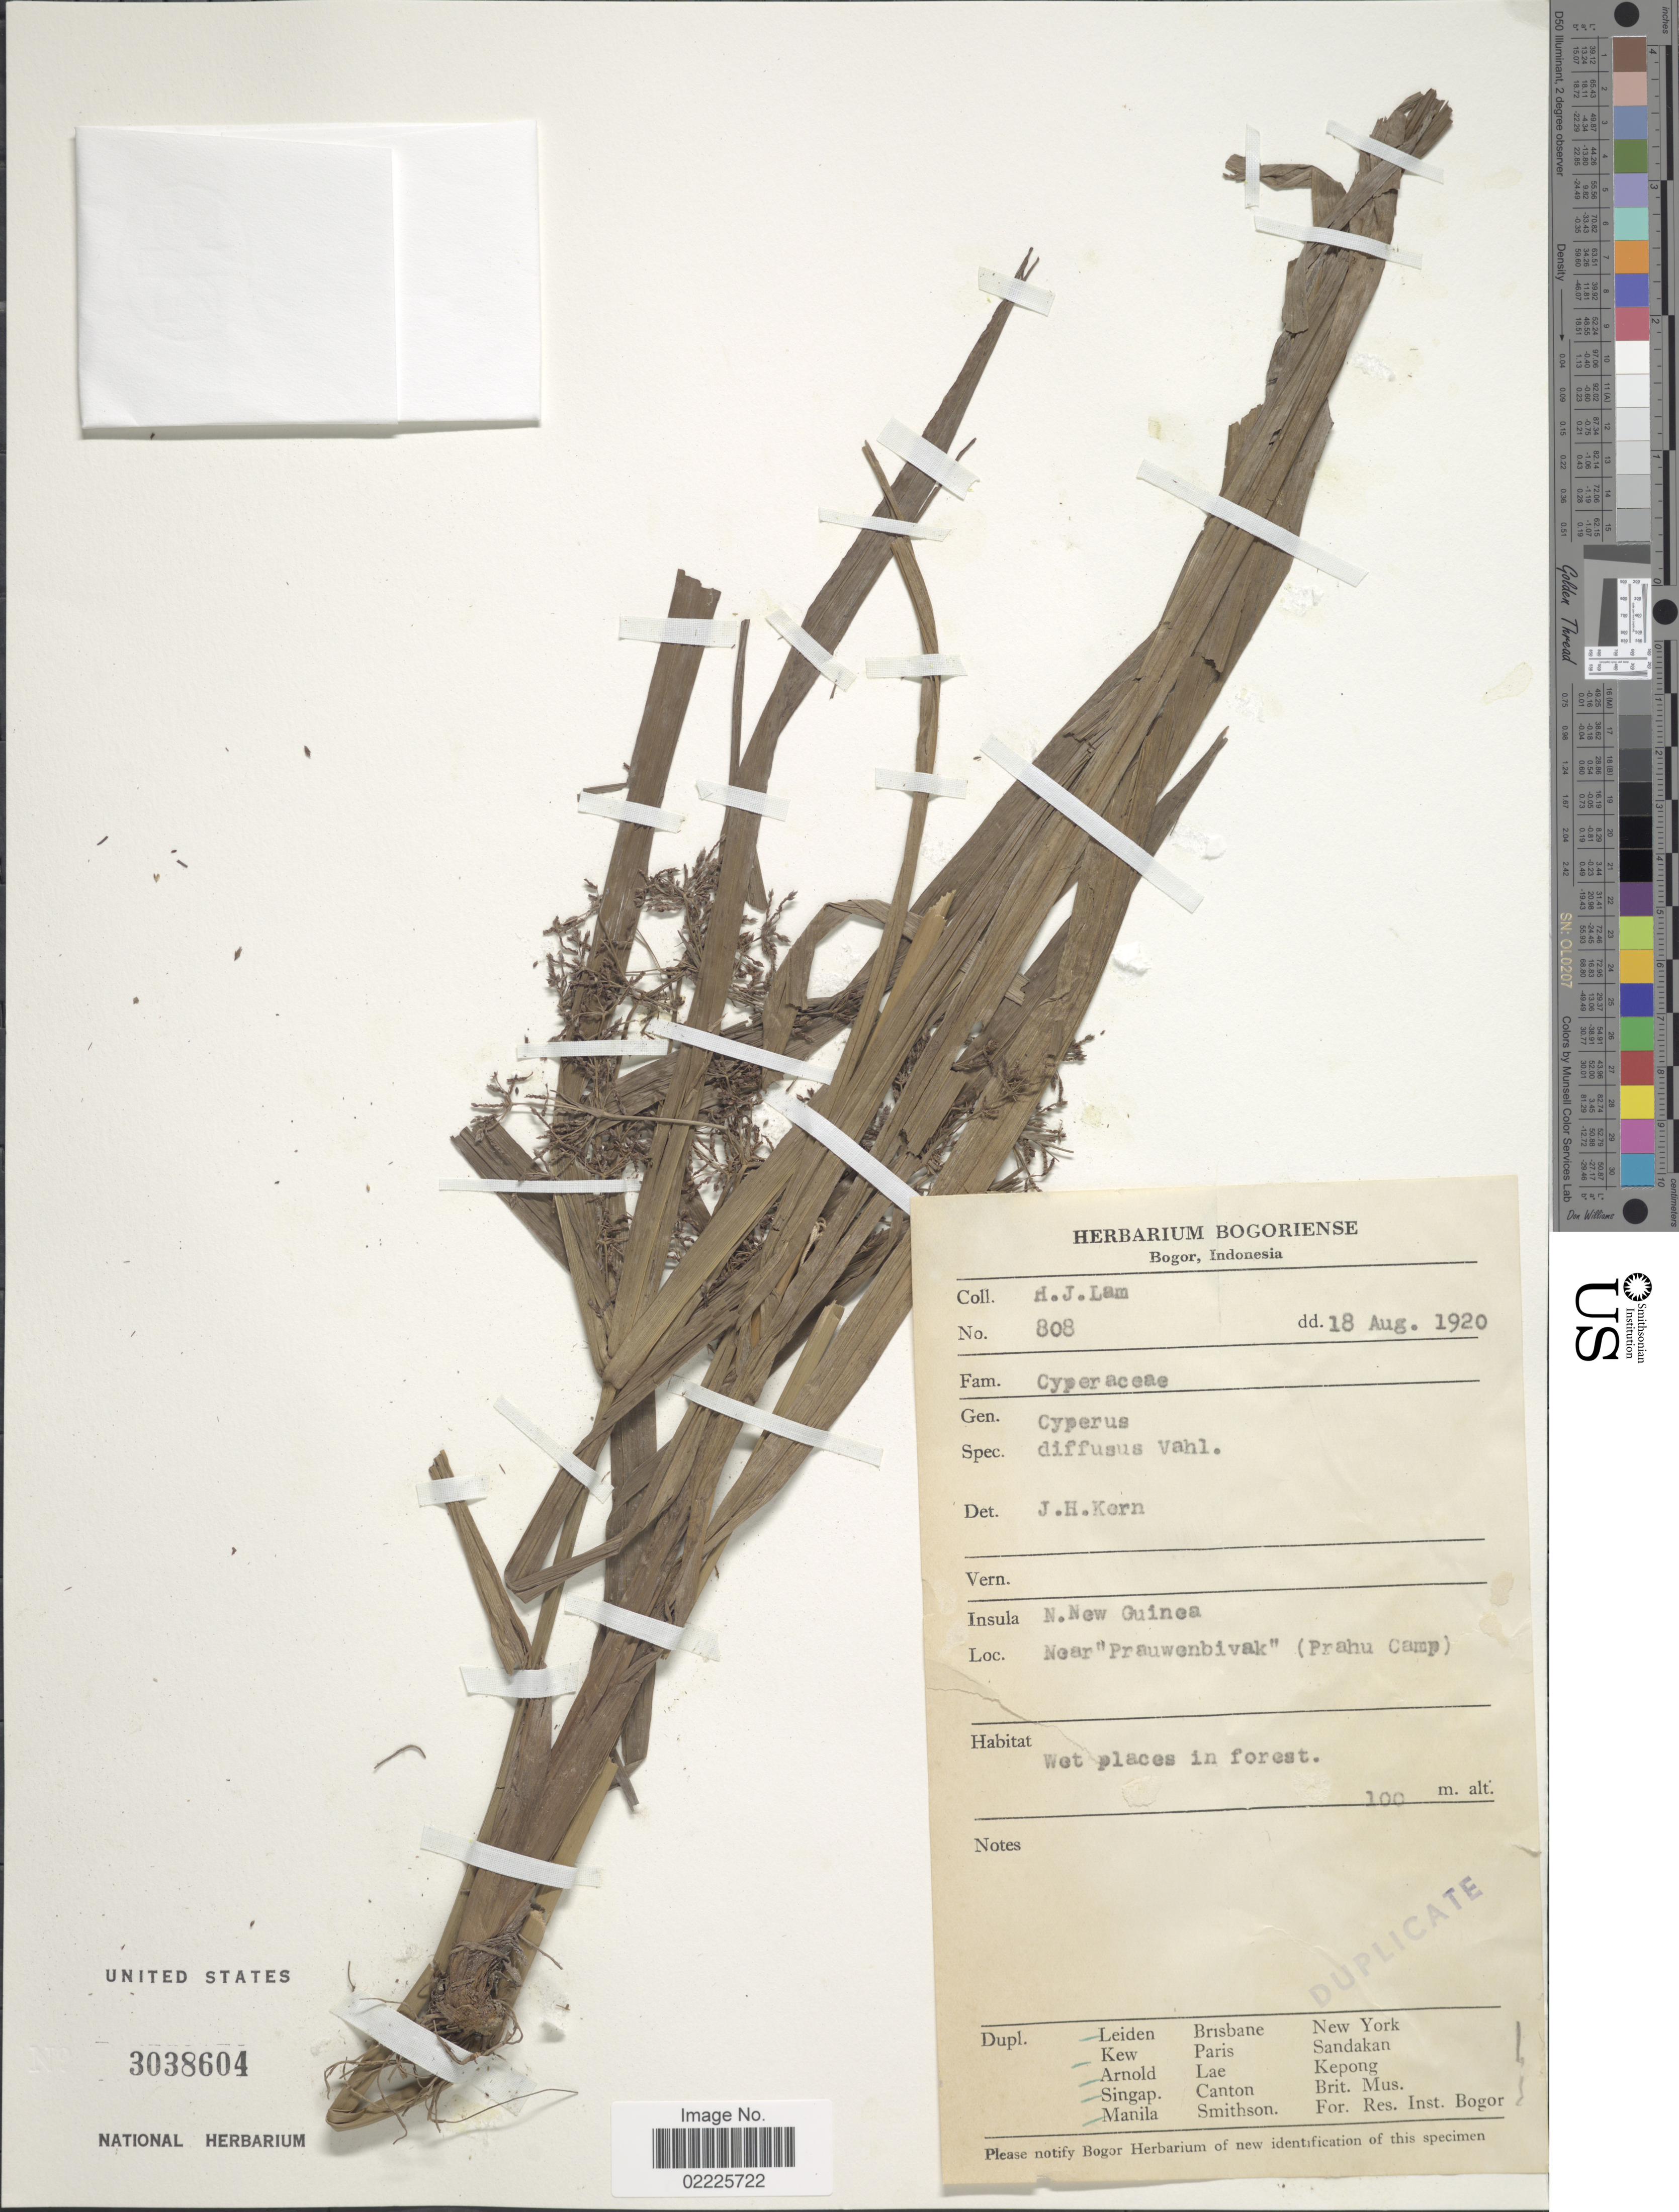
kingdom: Plantae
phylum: Tracheophyta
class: Liliopsida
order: Poales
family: Cyperaceae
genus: Cyperus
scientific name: Cyperus diffusus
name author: Vahl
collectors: H. J. Lam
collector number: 808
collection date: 1920-08-18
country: Indonesia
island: New Guinea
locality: N. New Guinea, Near "Prauwenbivak"(Prahu Camp).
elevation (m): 100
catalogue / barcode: US 3038604